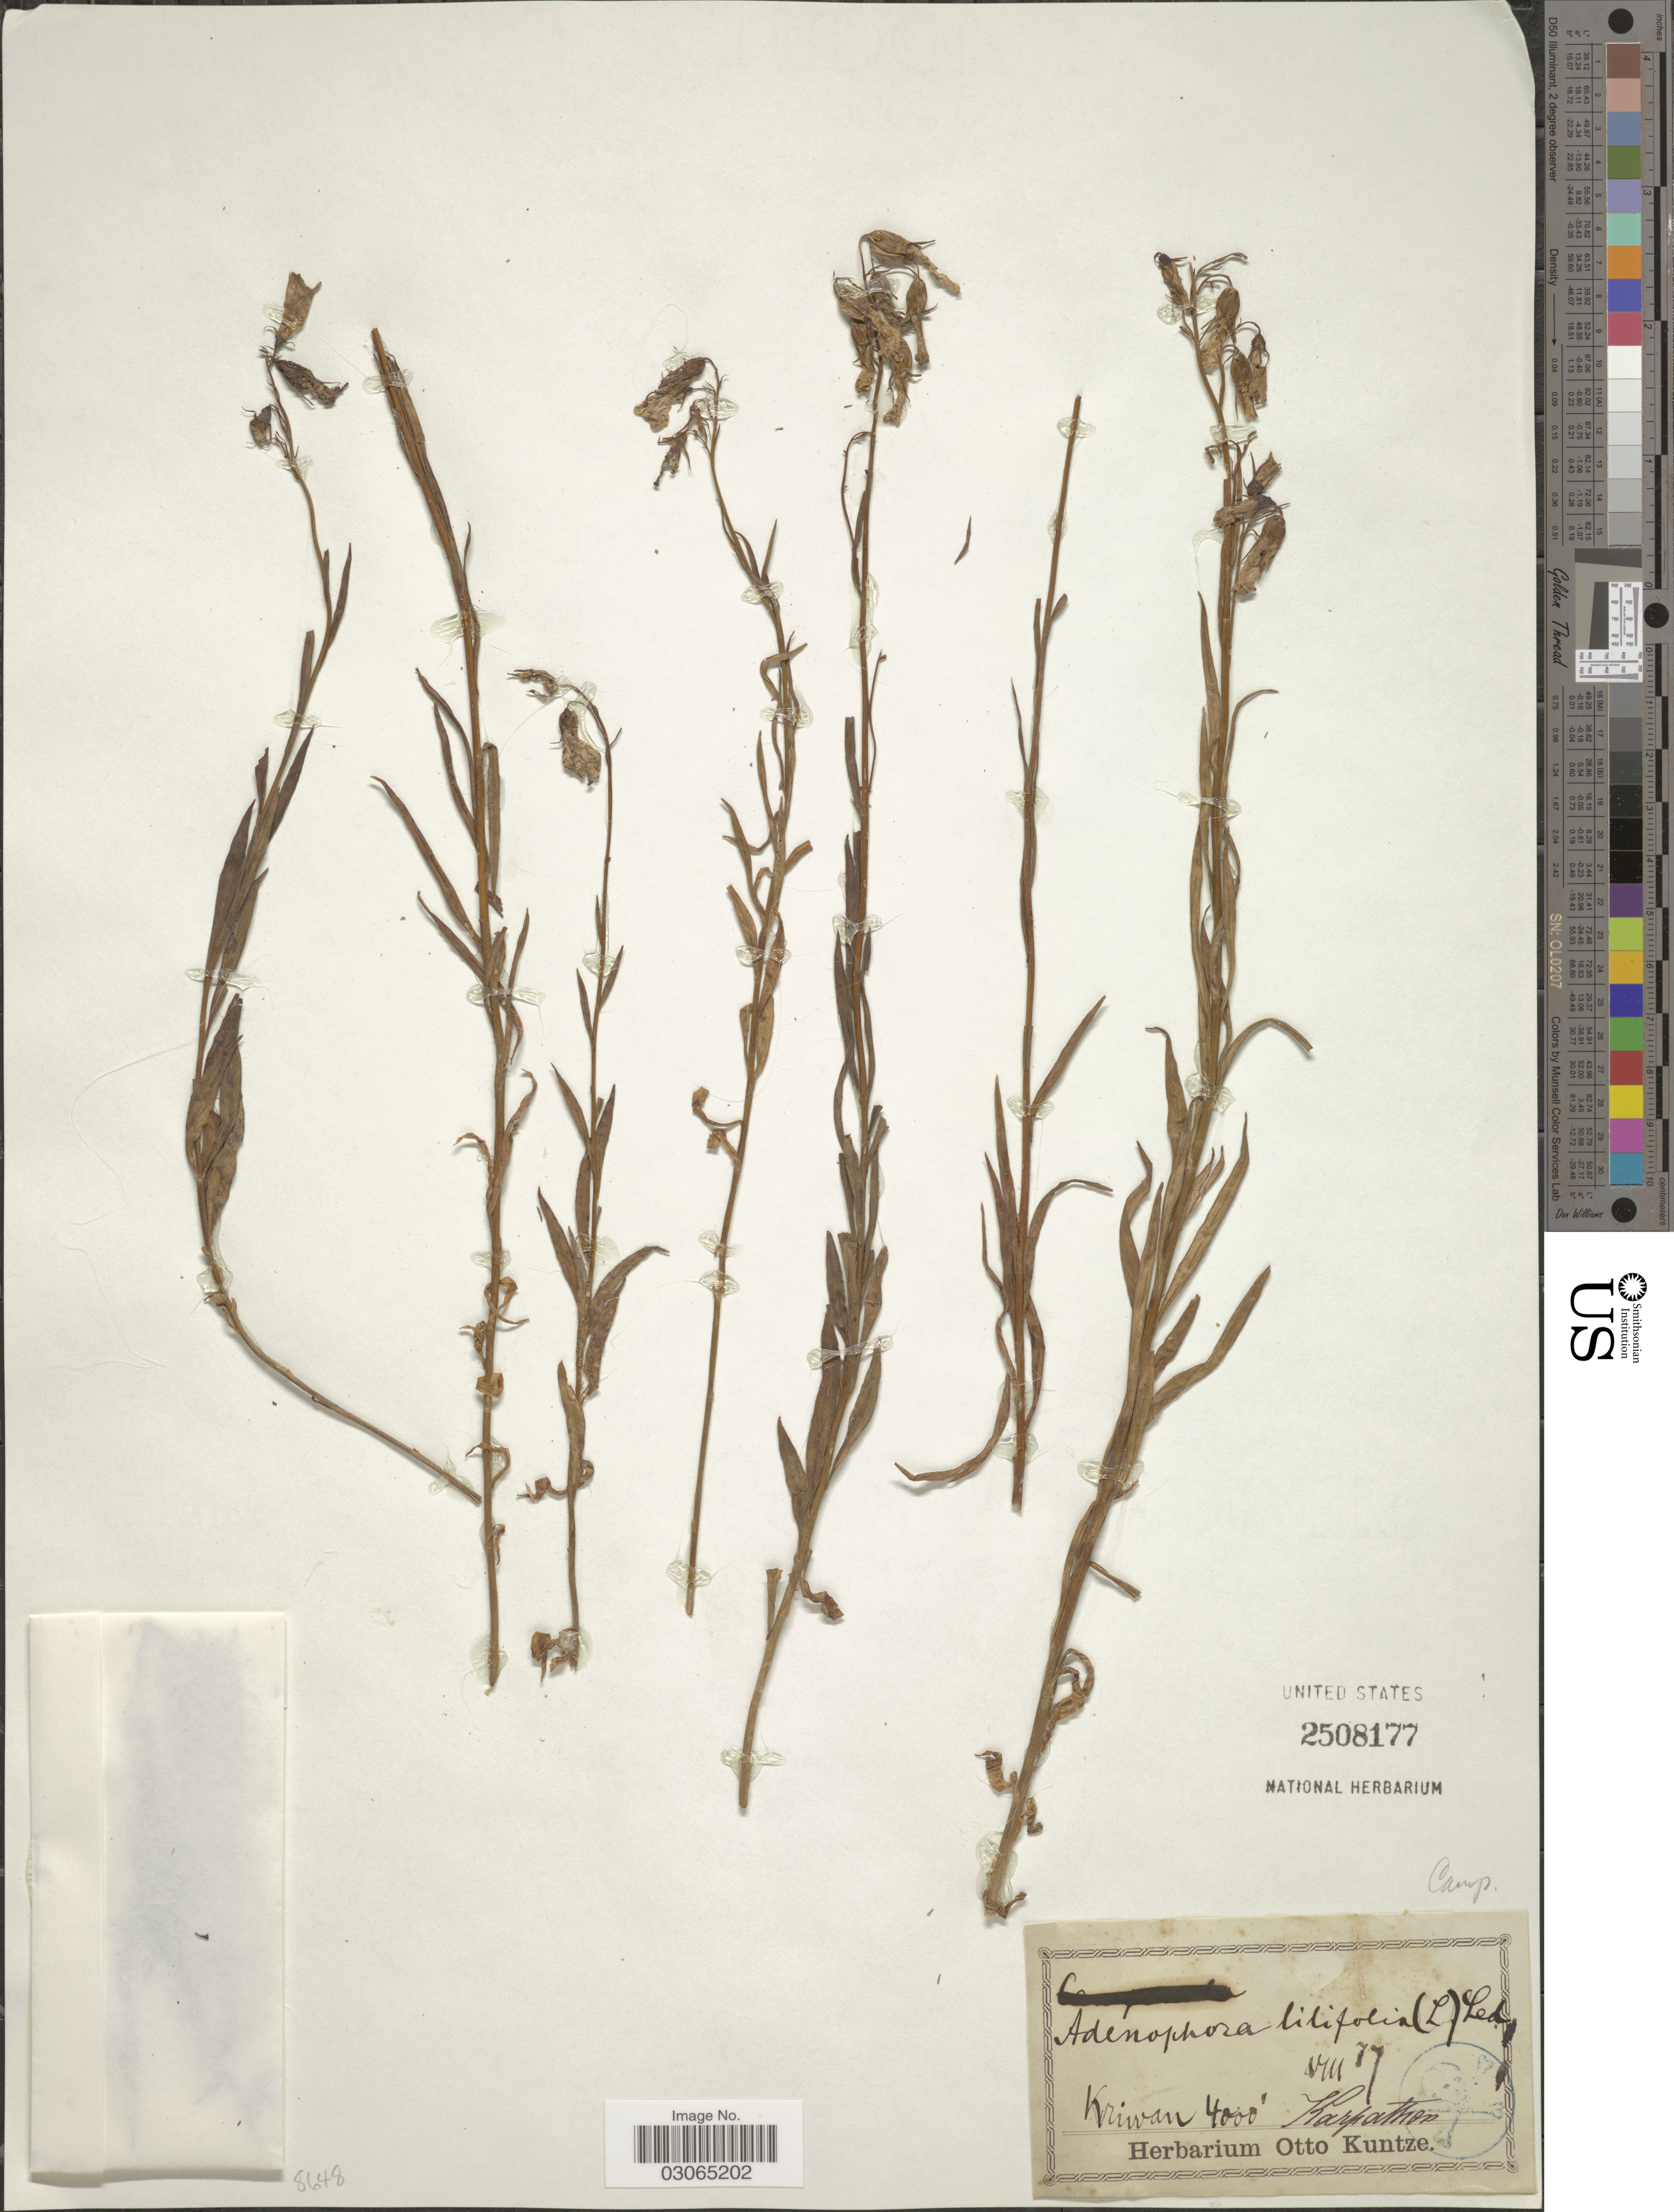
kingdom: Plantae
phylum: Tracheophyta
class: Magnoliopsida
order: Asterales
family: Campanulaceae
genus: Adenophora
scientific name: Adenophora liliifolia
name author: (L.) A. DC.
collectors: ex herb. Otto Kuntze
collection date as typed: Transcribed d/m/y: /8/77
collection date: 1877-08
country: Slovakia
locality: Krivan.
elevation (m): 1219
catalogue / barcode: US 2508177